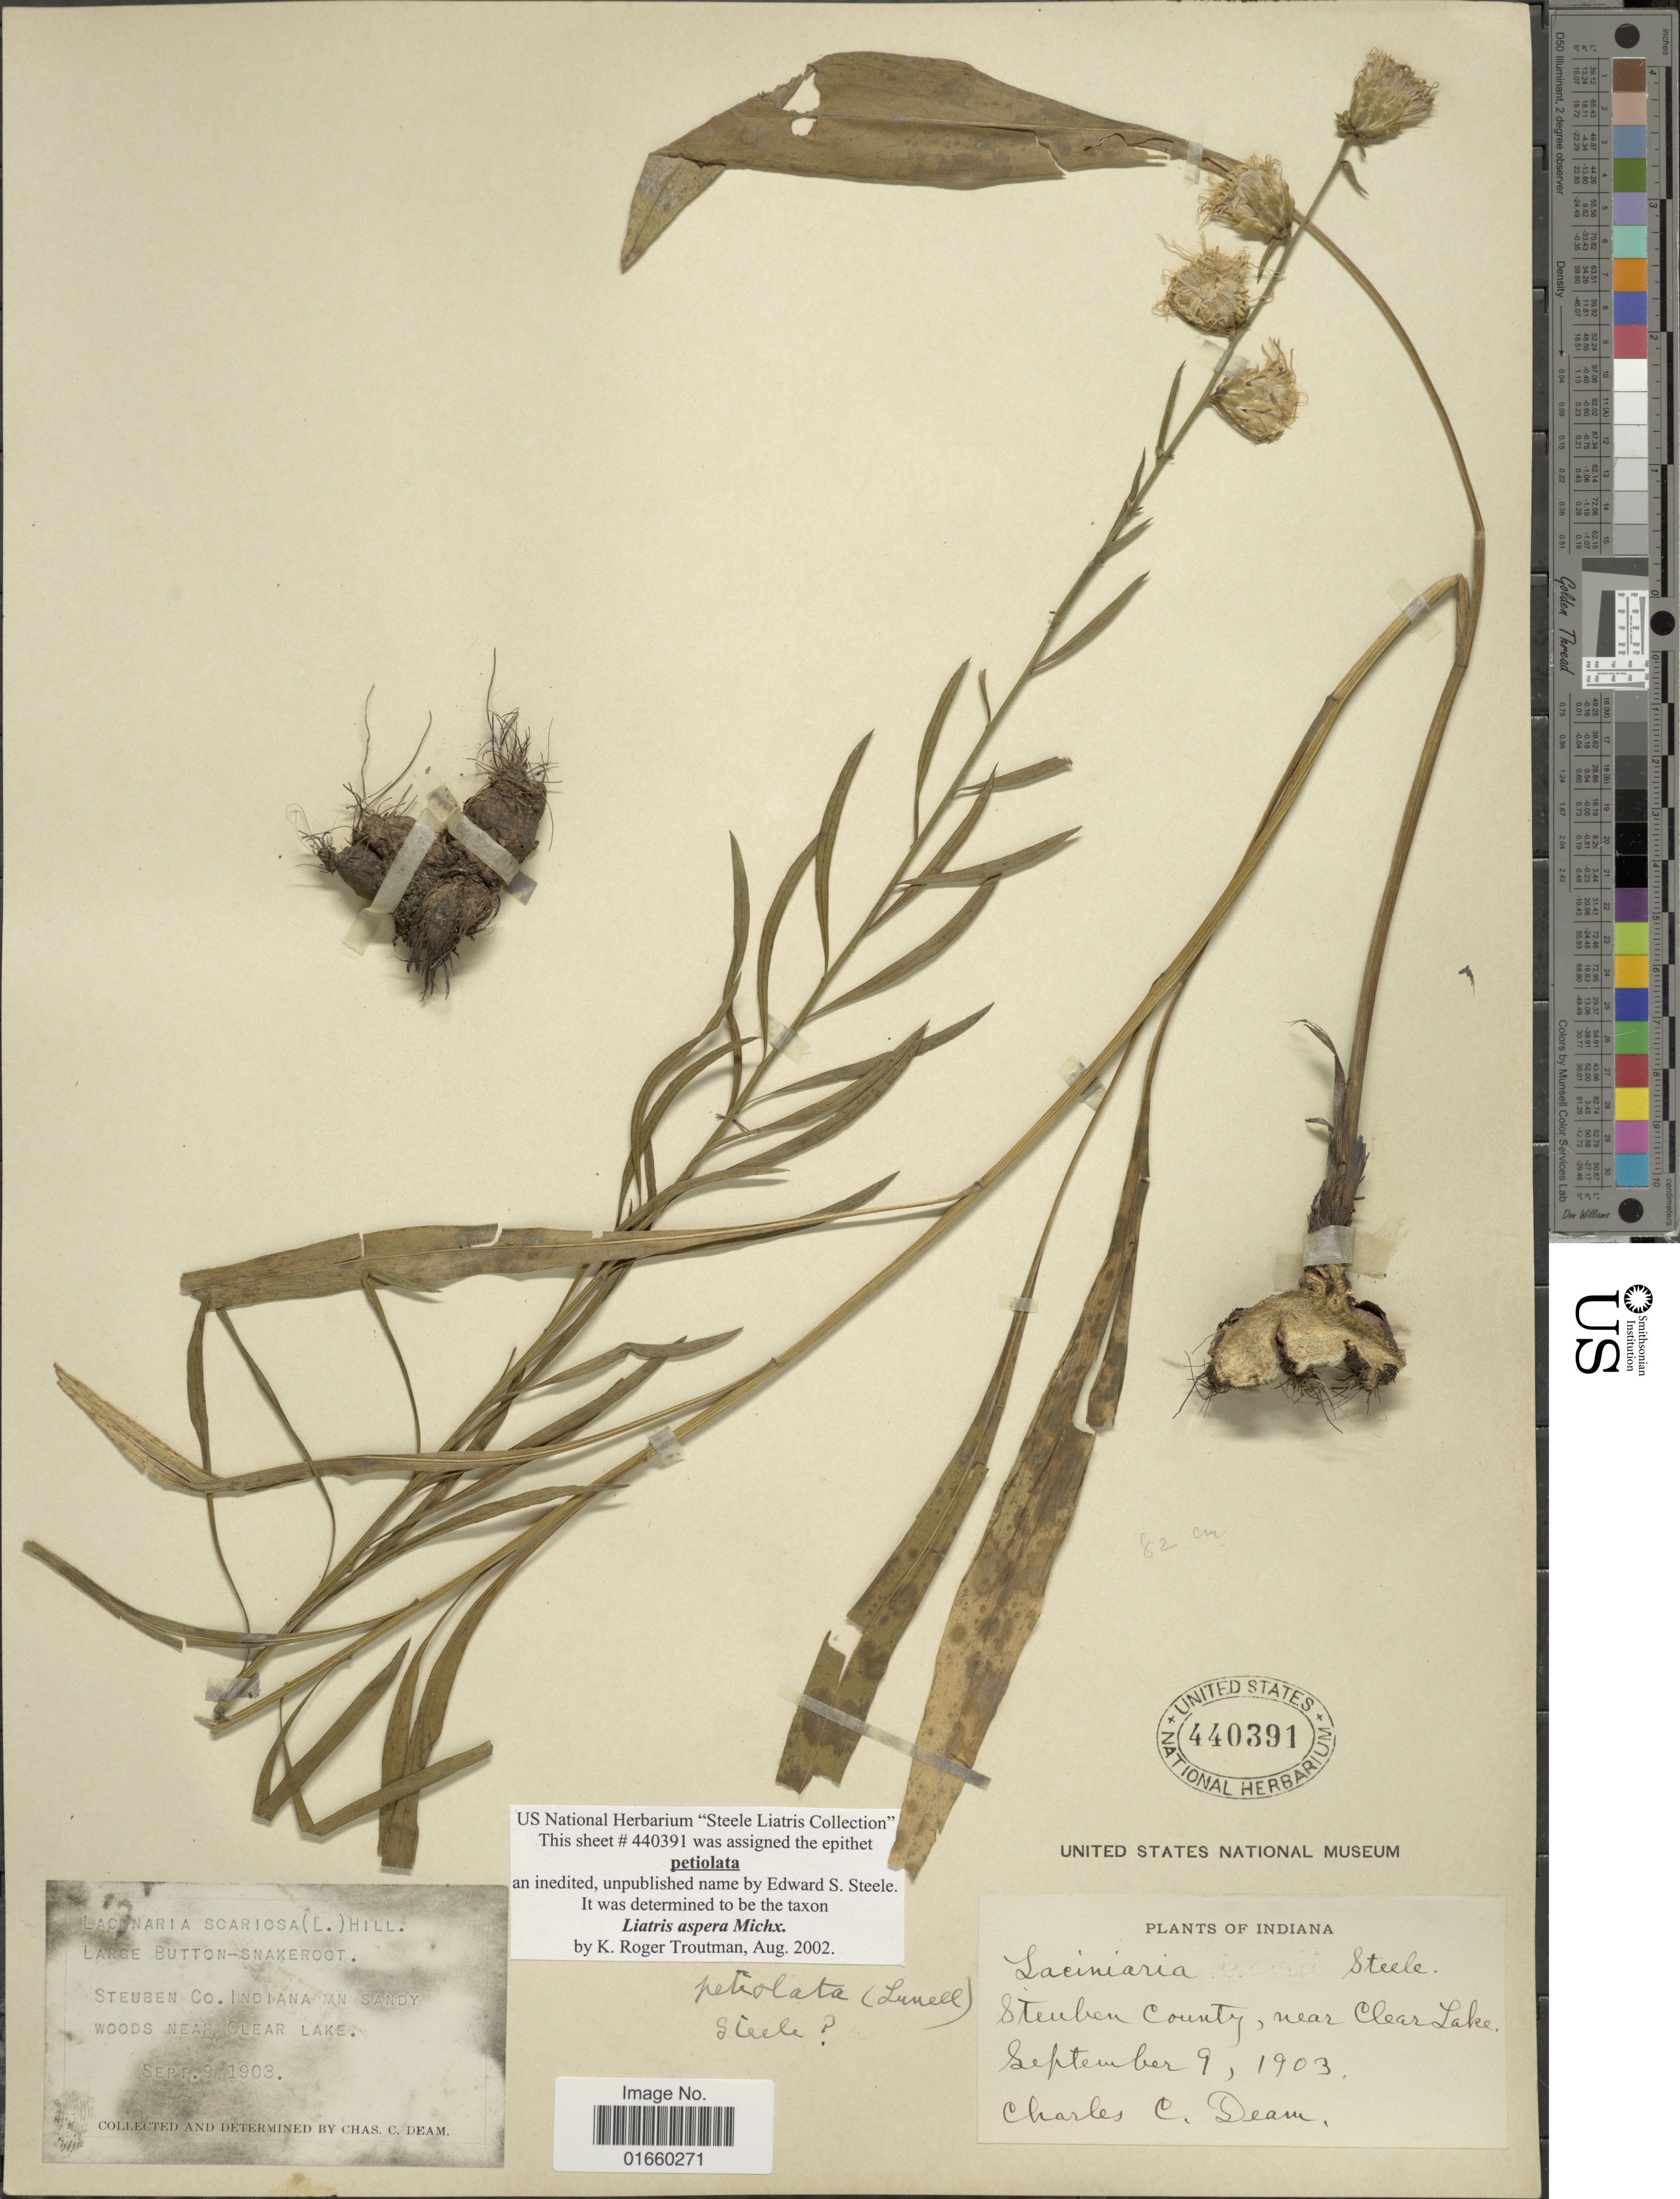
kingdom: Plantae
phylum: Tracheophyta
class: Magnoliopsida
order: Asterales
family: Asteraceae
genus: Liatris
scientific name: Liatris aspera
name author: Michx.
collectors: C. C. Deam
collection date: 1903-09-09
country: United States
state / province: Indiana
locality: Steuben County, near Clear Lake, Indiana MN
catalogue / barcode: US 440391